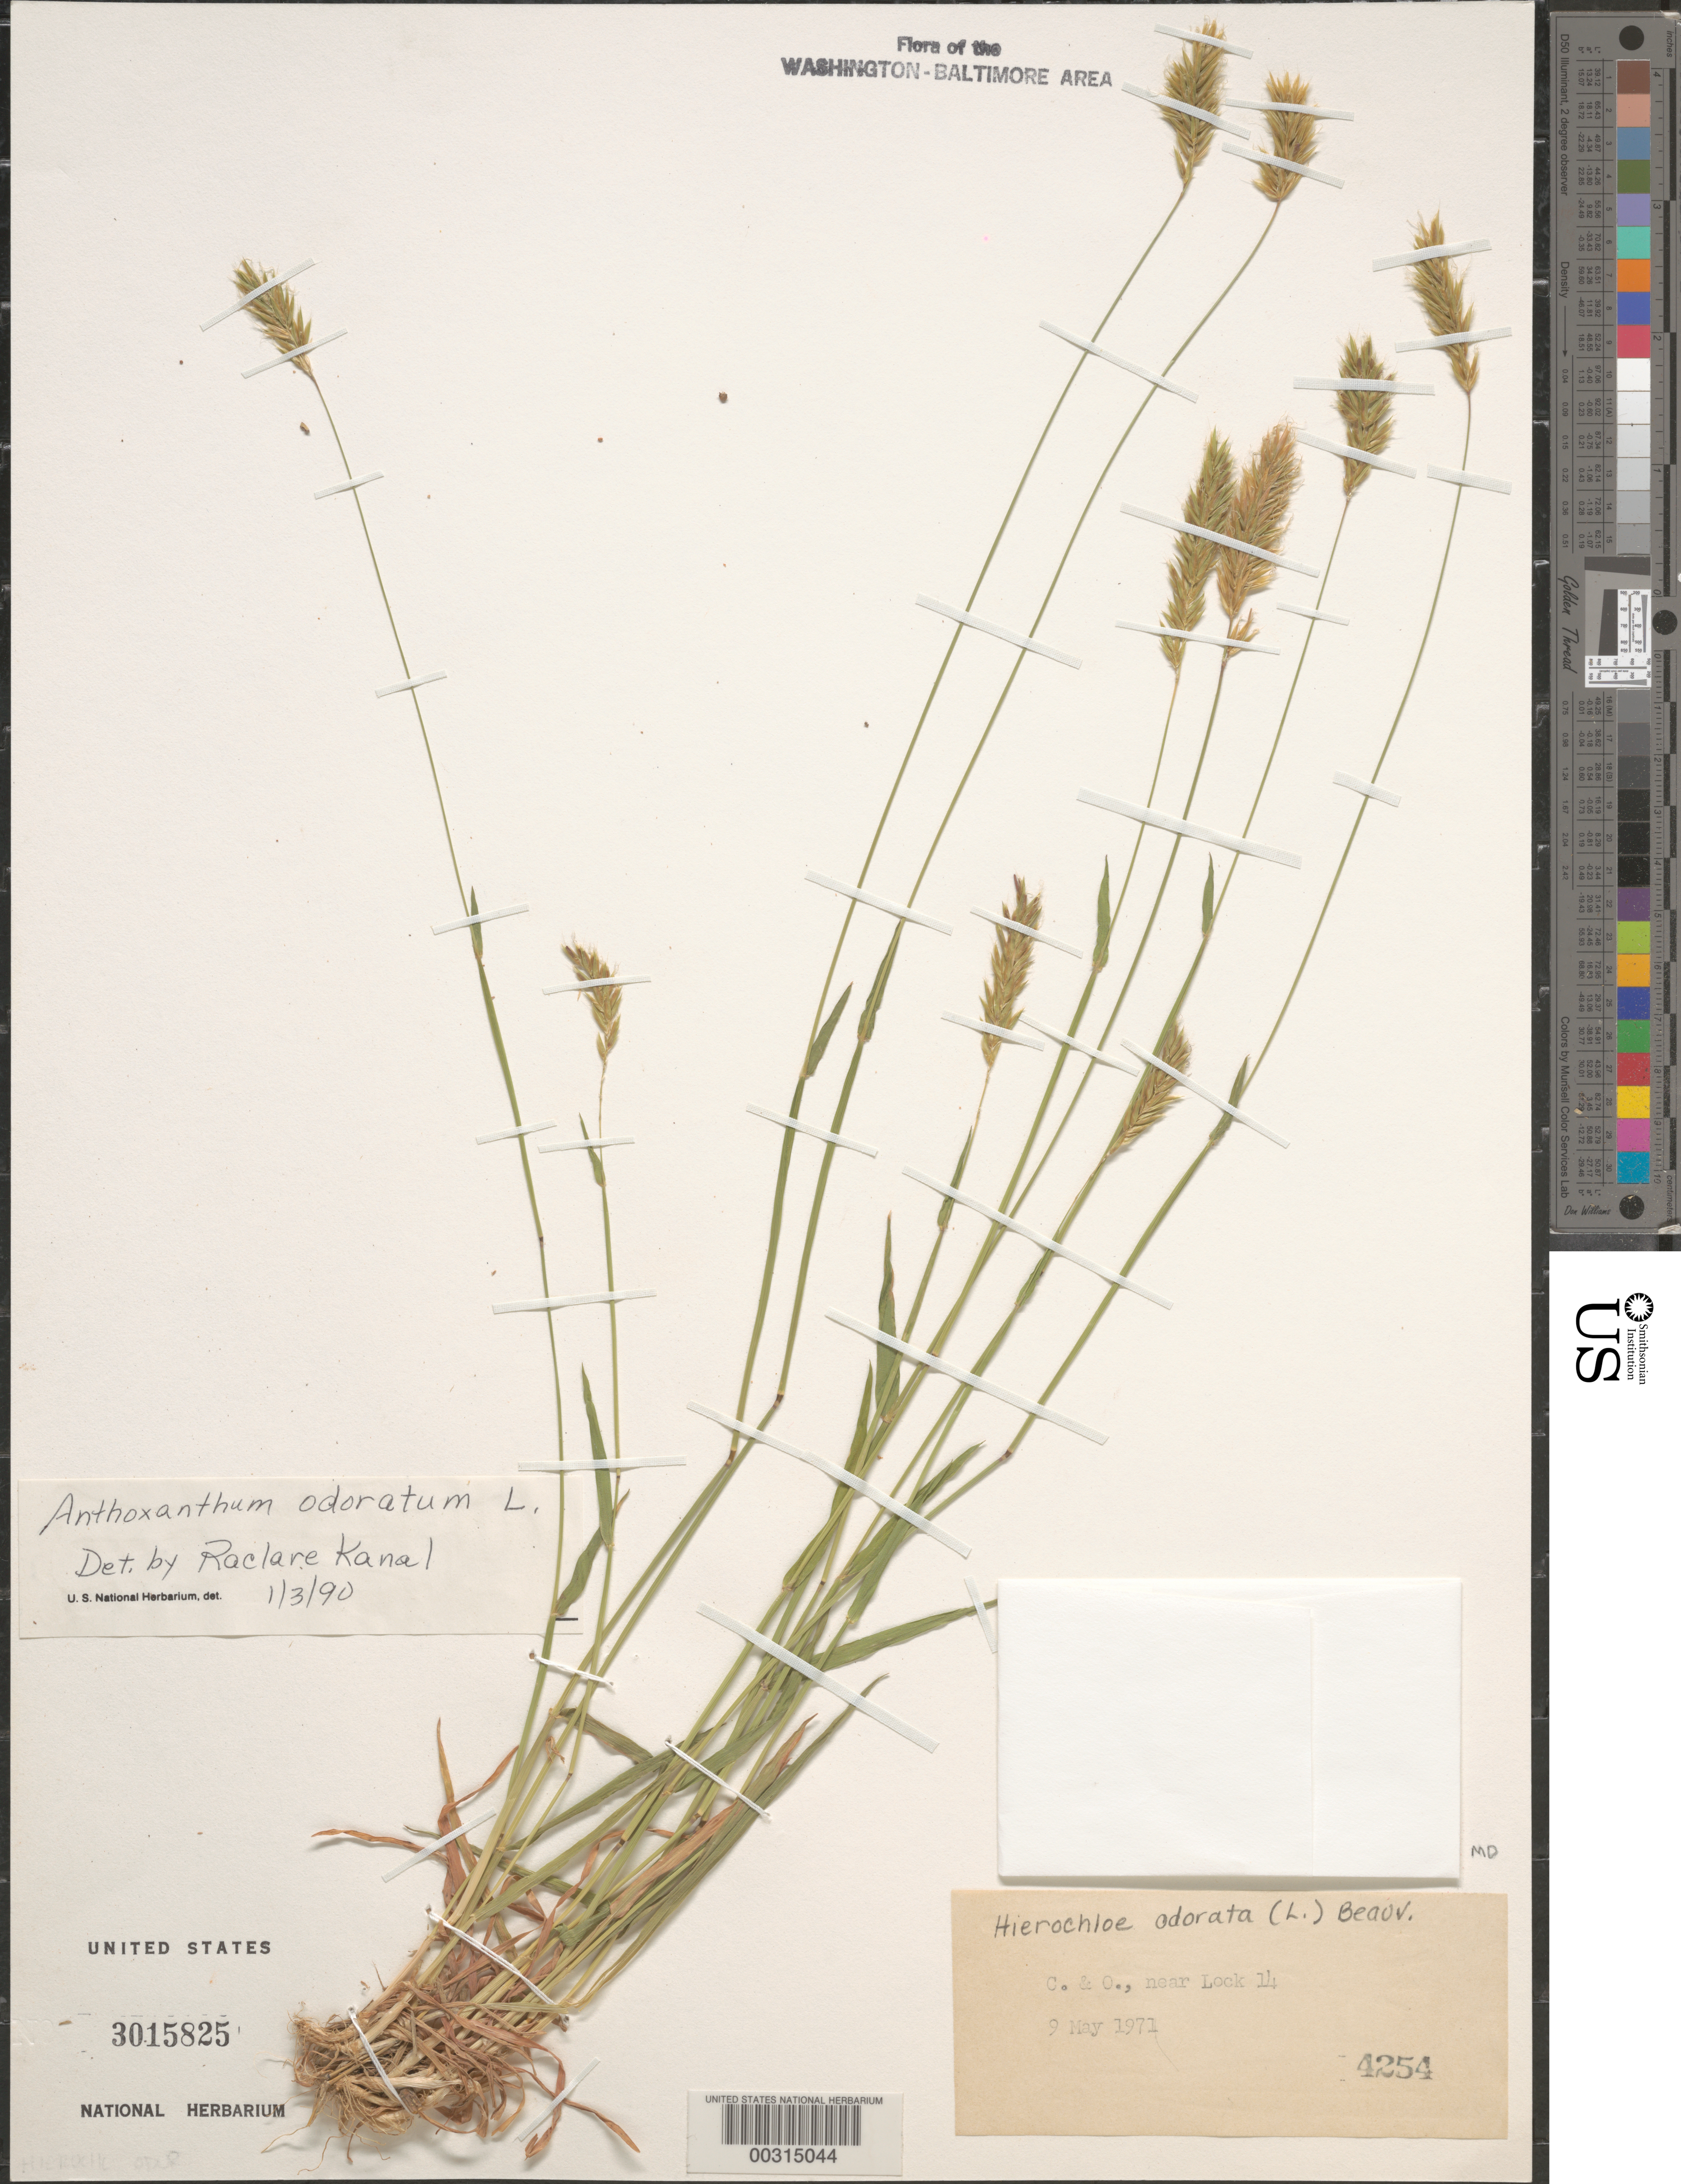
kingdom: Plantae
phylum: Tracheophyta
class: Liliopsida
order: Poales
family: Poaceae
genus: Anthoxanthum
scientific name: Anthoxanthum odoratum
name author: L.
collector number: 4254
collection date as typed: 09 May 1971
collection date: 1971-05-09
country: United States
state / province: Maryland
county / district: Montgomery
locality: C and O Canal, Lock 14 C. & O. Canal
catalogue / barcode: US 3015825